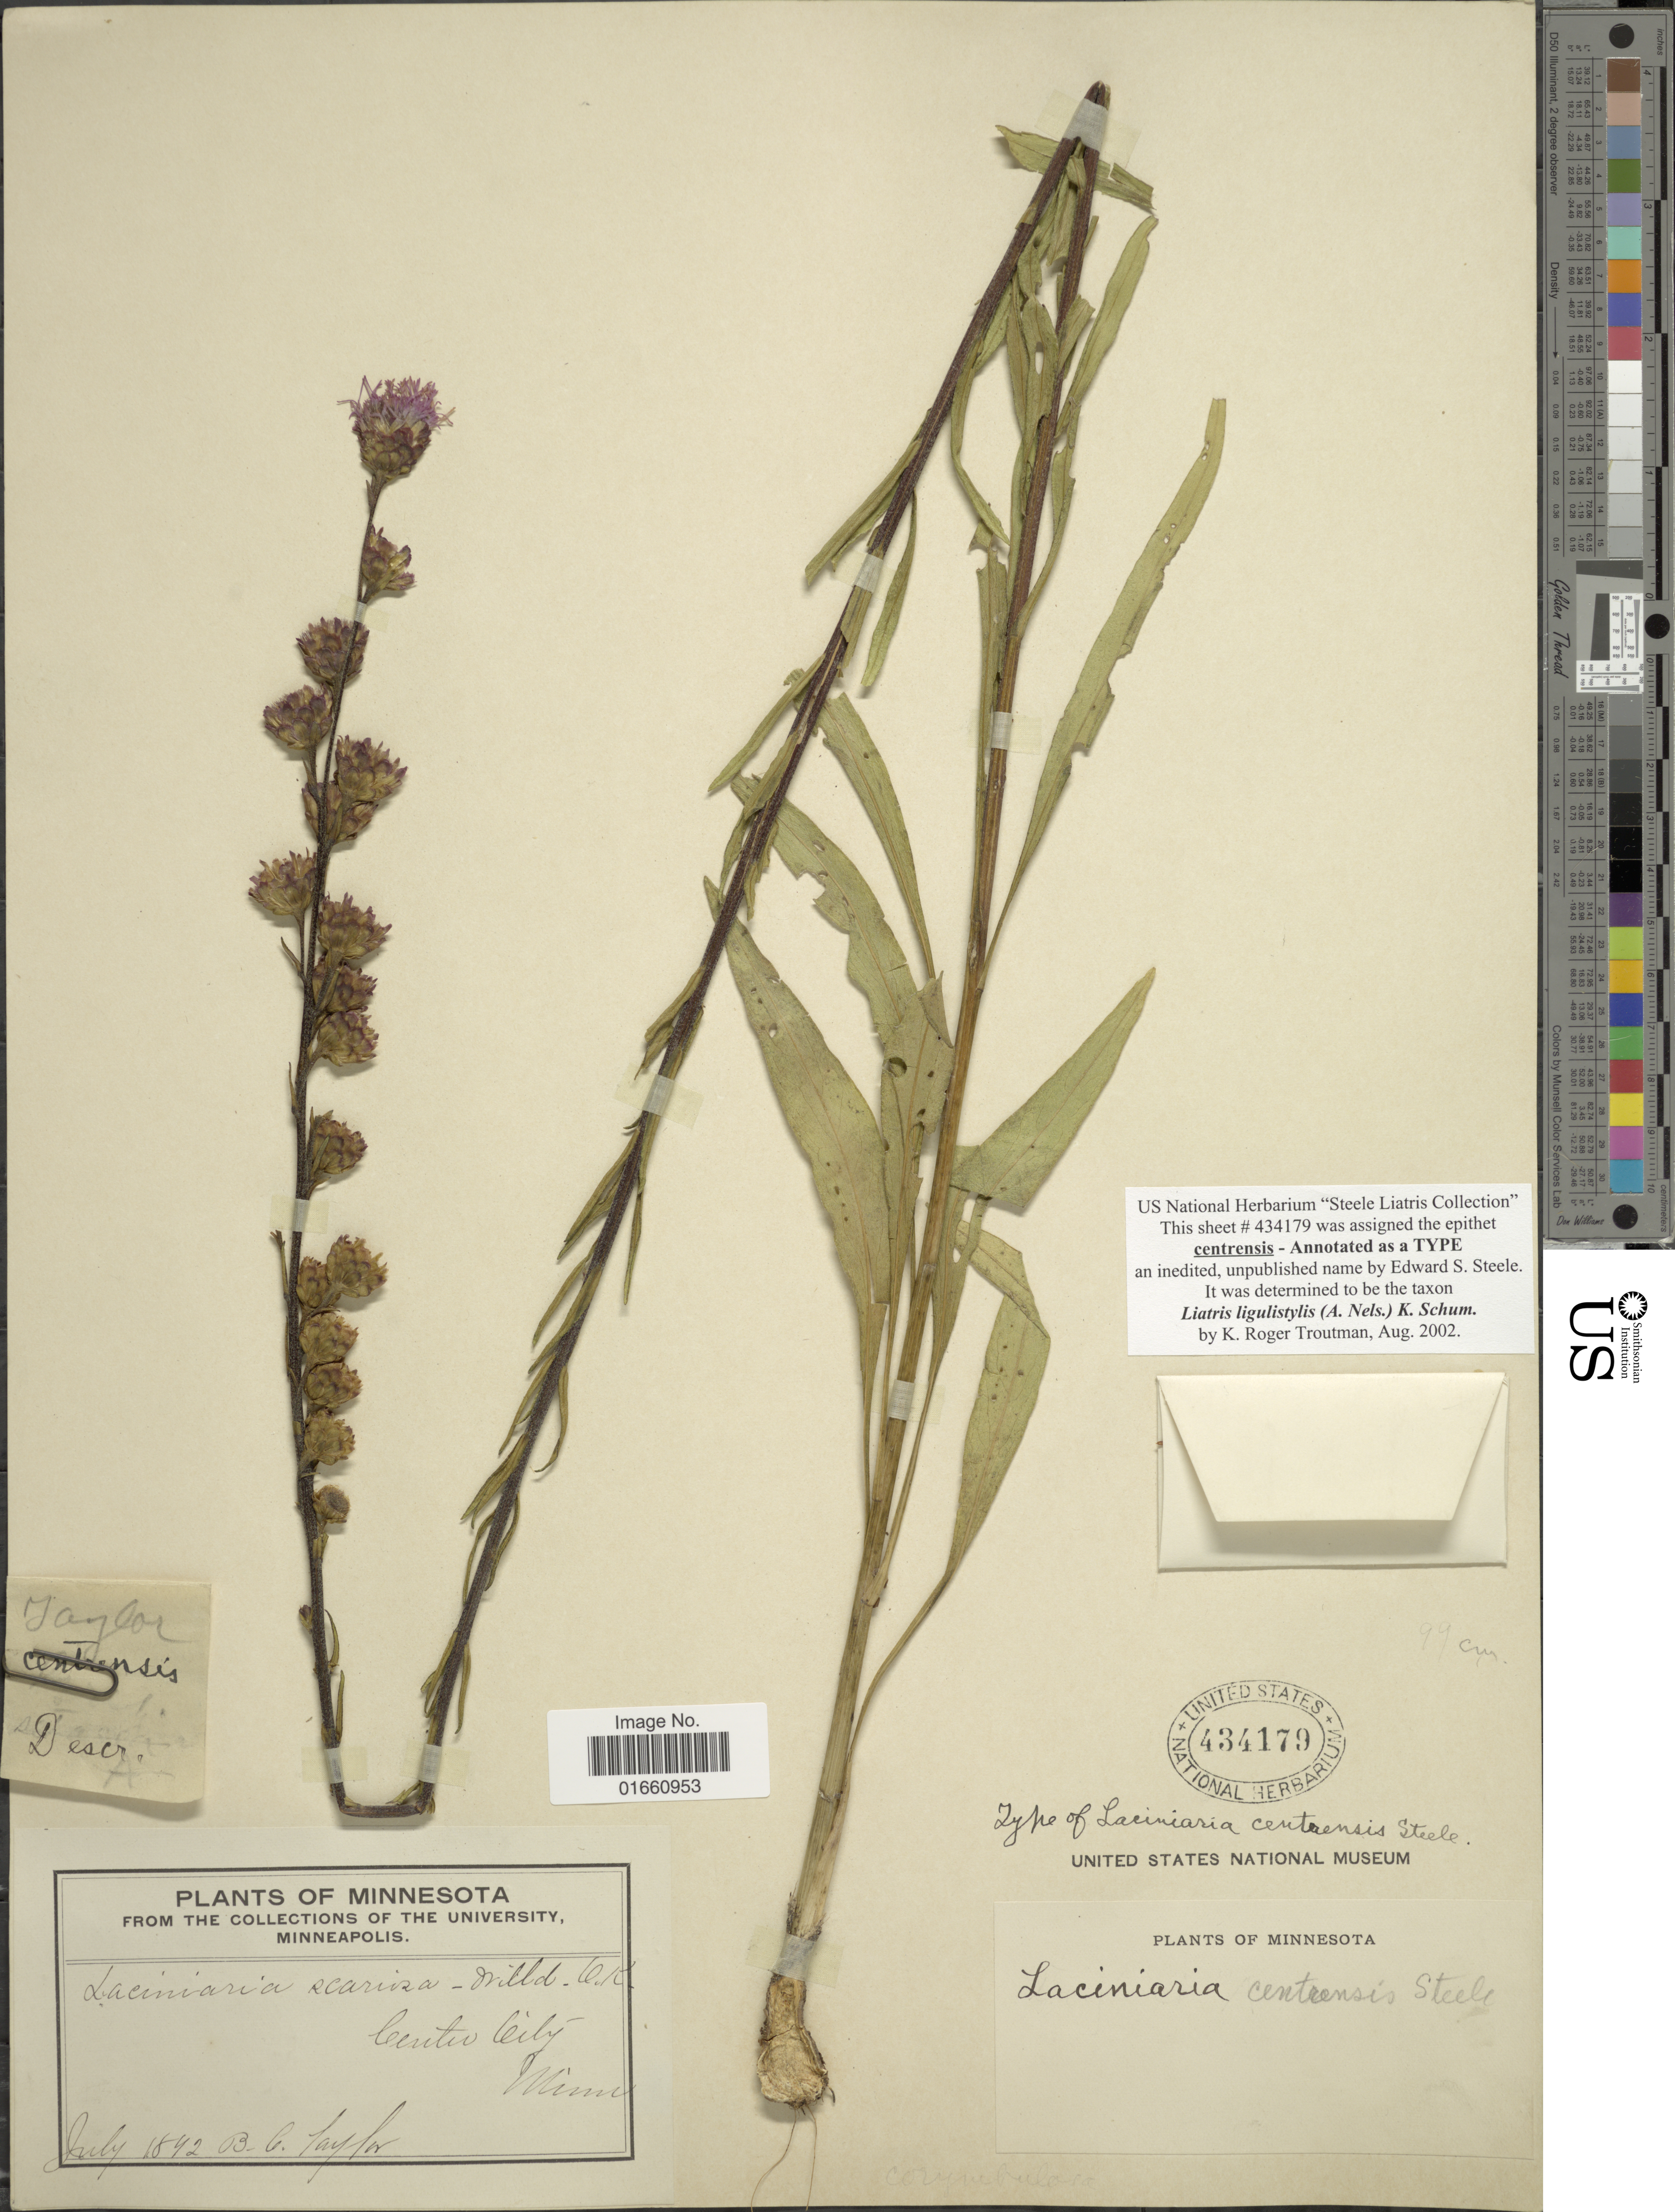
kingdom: Plantae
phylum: Tracheophyta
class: Magnoliopsida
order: Asterales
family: Asteraceae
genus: Liatris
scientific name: Liatris ligulistylis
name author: (A. Nelson) K. Schum.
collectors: B. C. Taylor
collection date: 1892-07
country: United States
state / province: Minnesota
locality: Center City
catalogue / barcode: US 434179